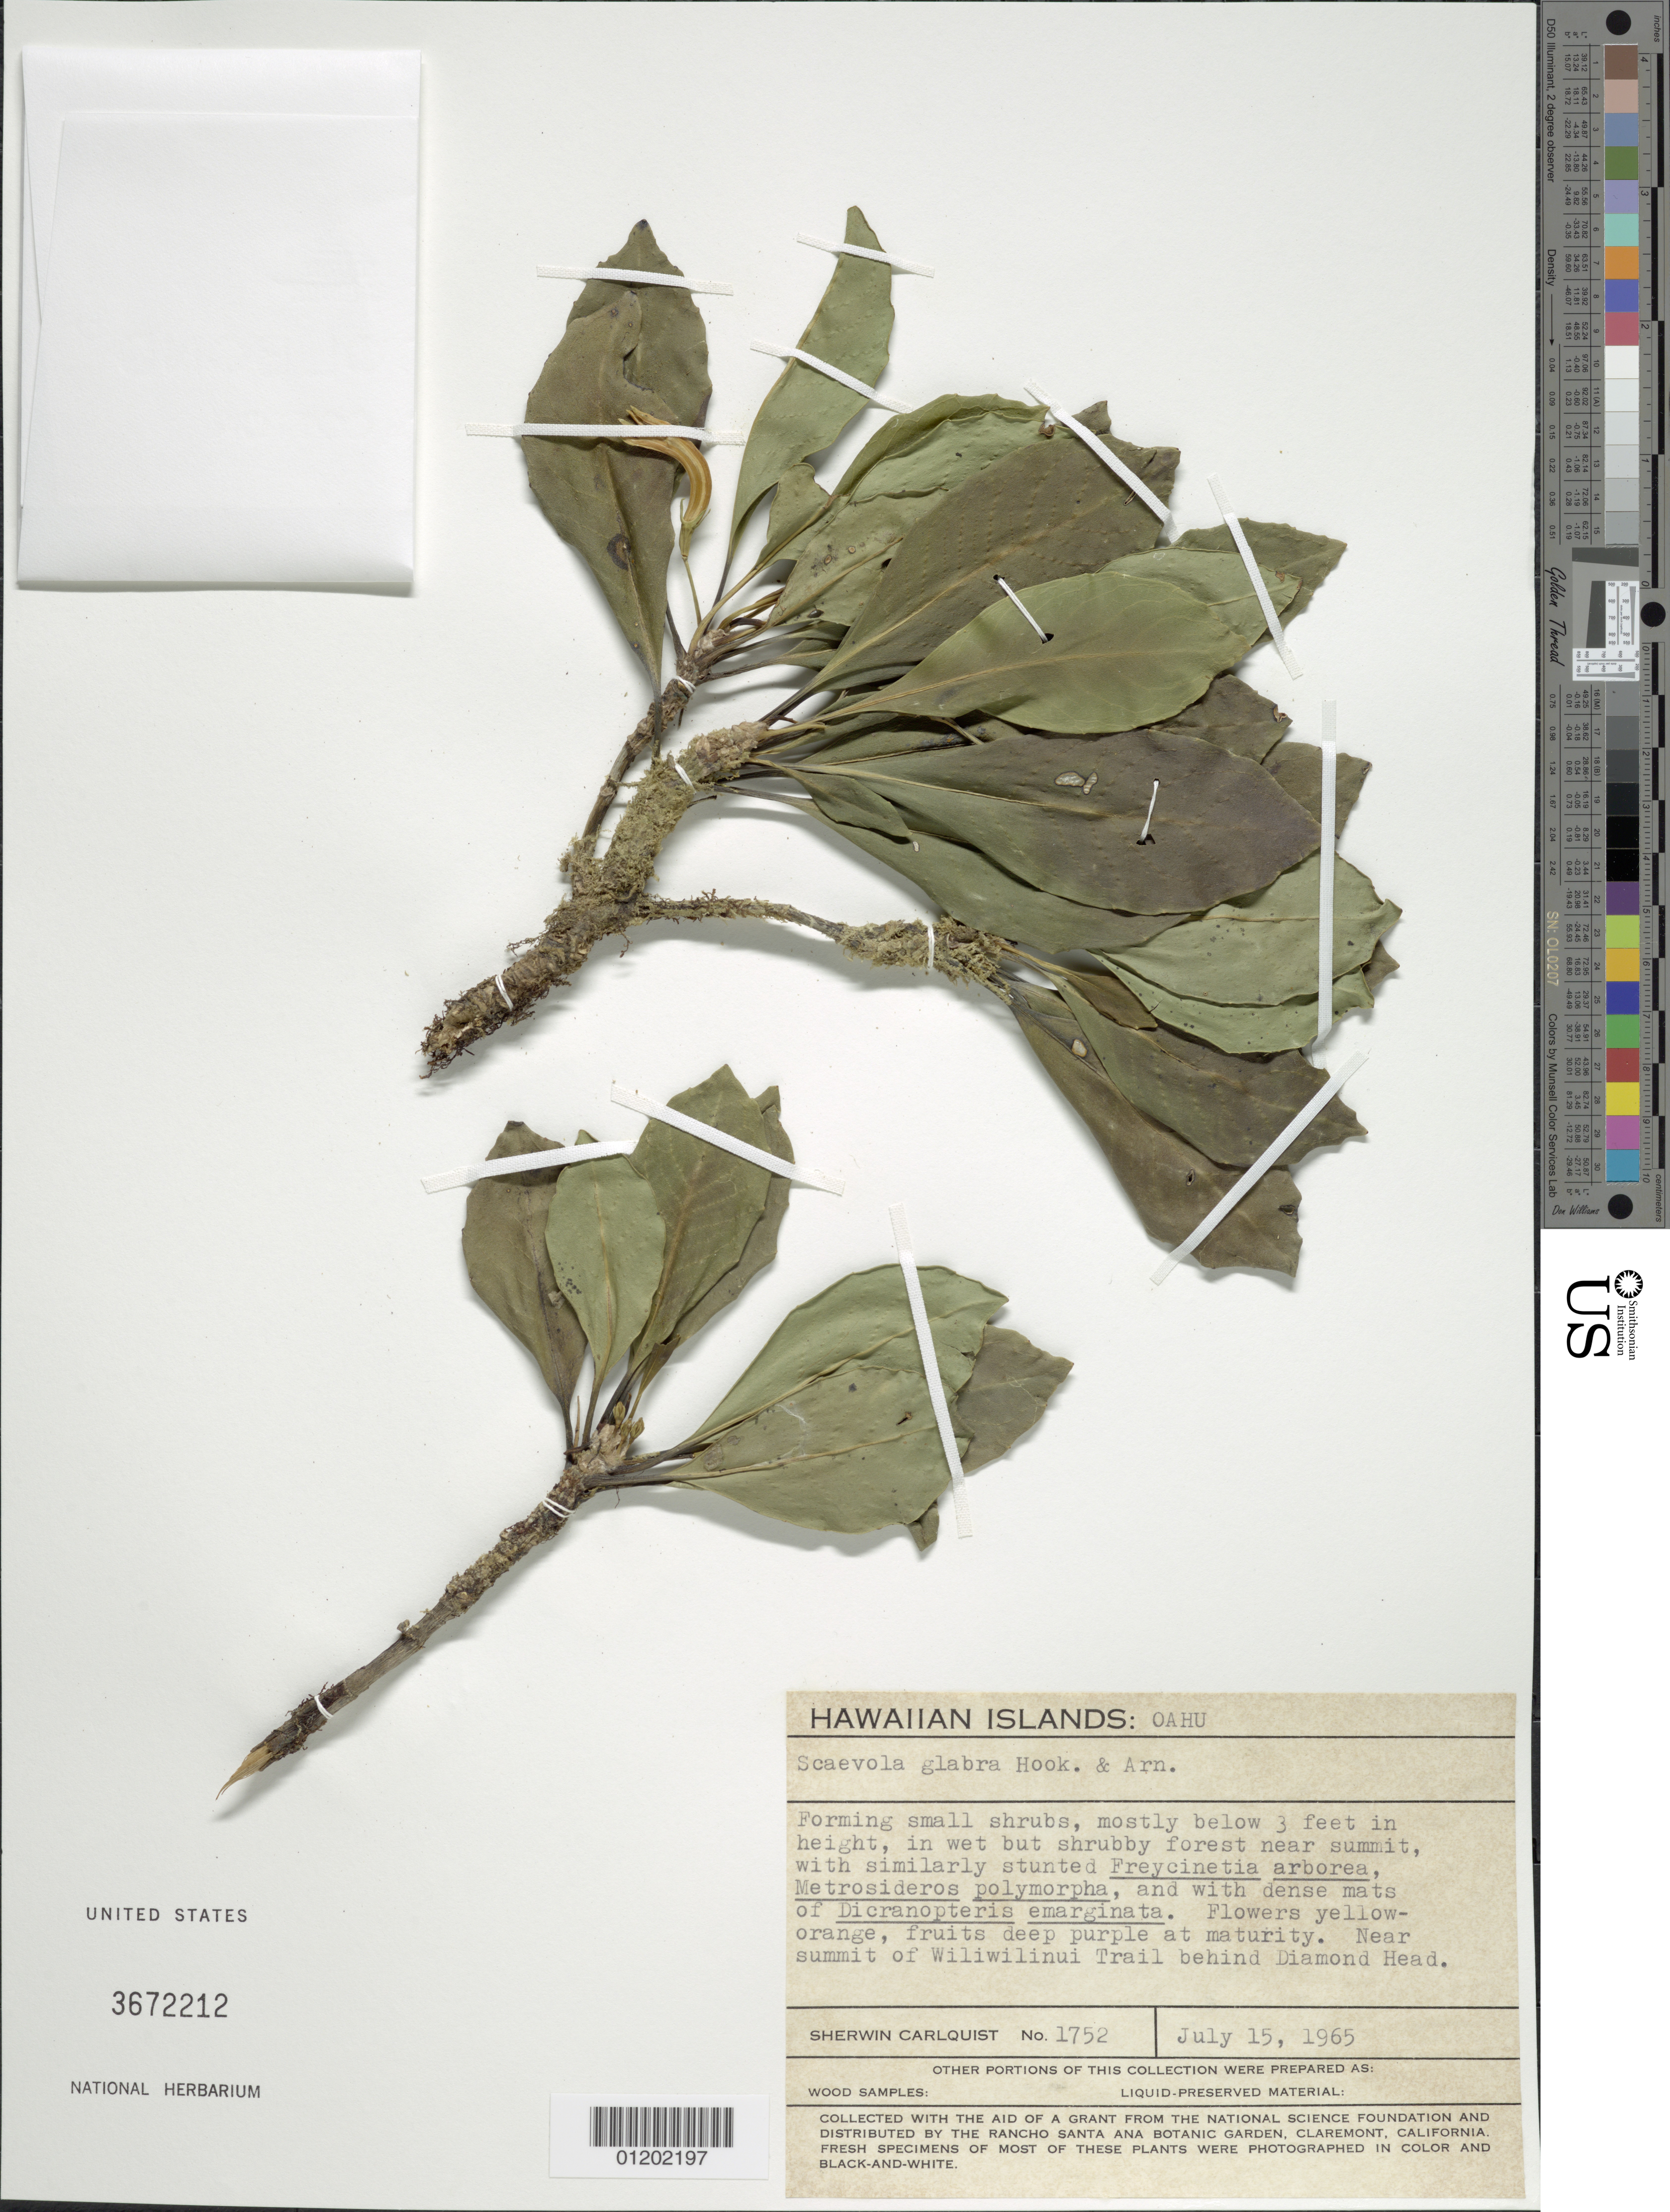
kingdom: Plantae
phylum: Tracheophyta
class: Magnoliopsida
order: Asterales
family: Goodeniaceae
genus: Scaevola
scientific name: Scaevola glabra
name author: Hook. & Arn.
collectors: S. Carlquist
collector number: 1752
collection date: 1965-07-15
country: United States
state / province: Hawaii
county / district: Honolulu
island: Oahu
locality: Near summit of Wiliwilinui Trail behind Diamond Head.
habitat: Wet, shrubby forest.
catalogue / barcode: US 3672212